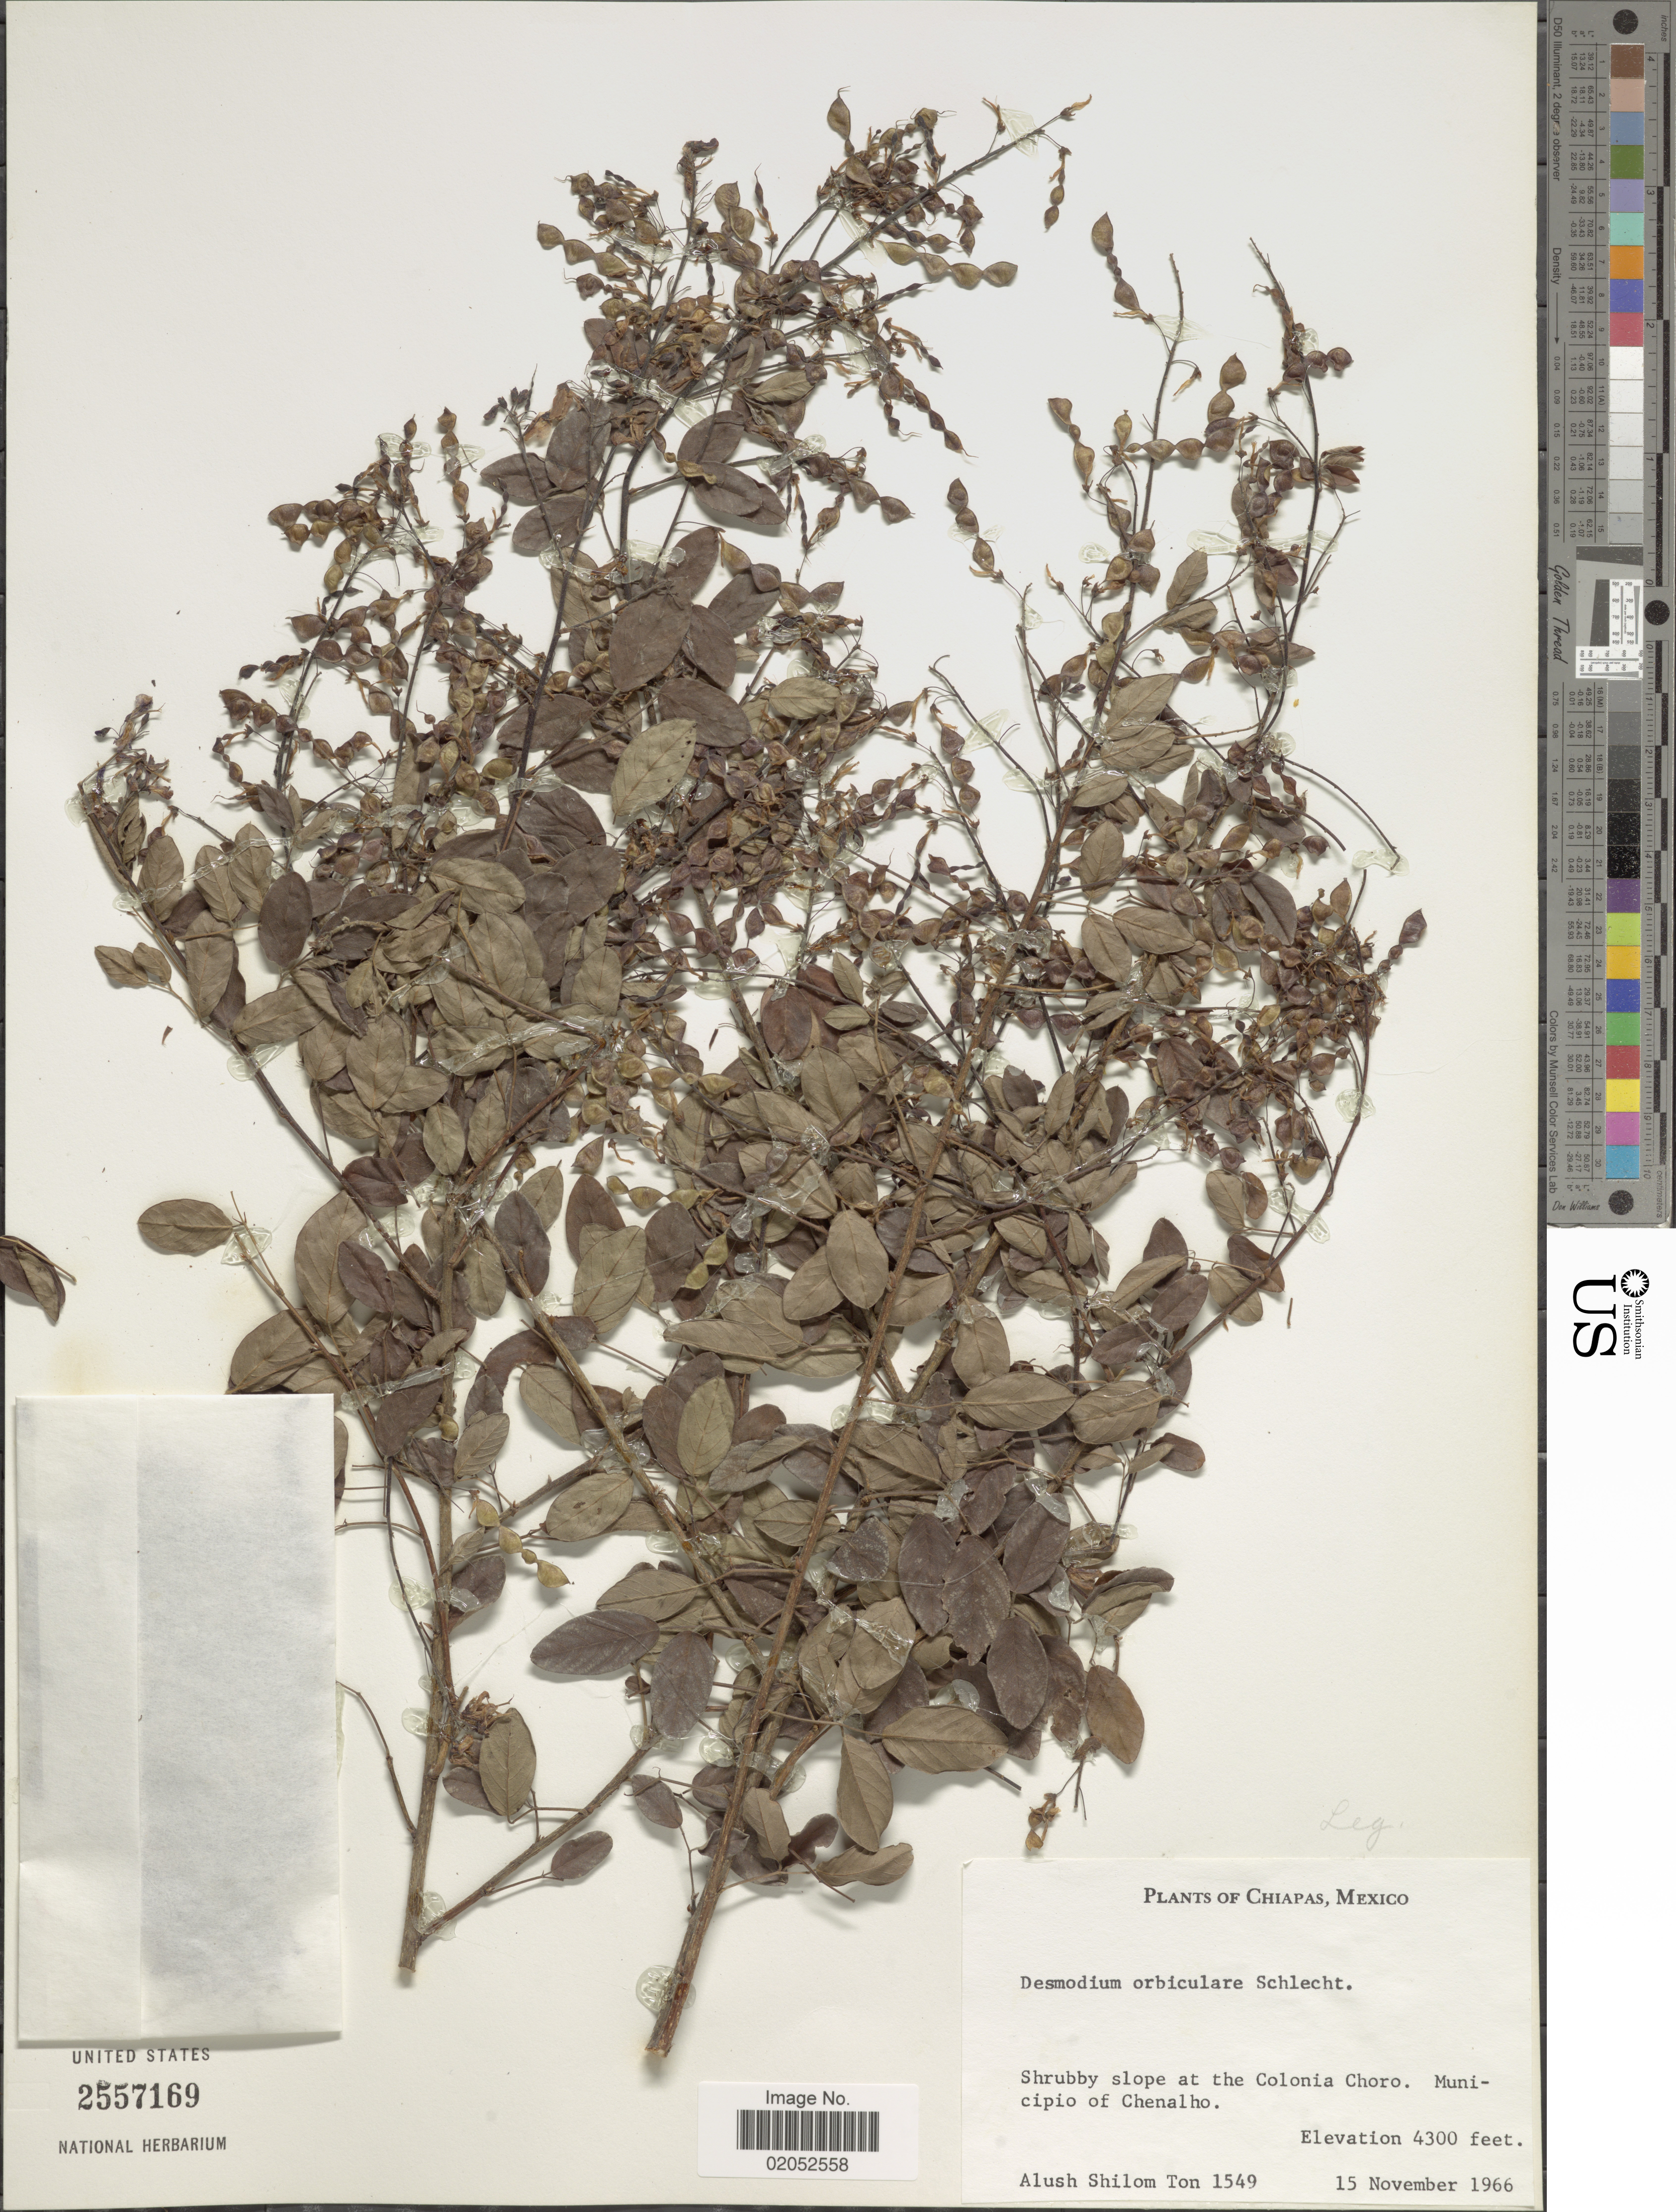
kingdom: Plantae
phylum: Tracheophyta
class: Magnoliopsida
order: Fabales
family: Fabaceae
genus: Desmodium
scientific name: Desmodium orbiculare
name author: Schltdl.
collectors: A. S. Ton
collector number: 1549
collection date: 1966-11-15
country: Mexico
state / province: Chiapas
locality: Shrubby slope at the Colonia Choro. Municipio of Chenalho.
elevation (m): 1311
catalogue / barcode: US 2557169